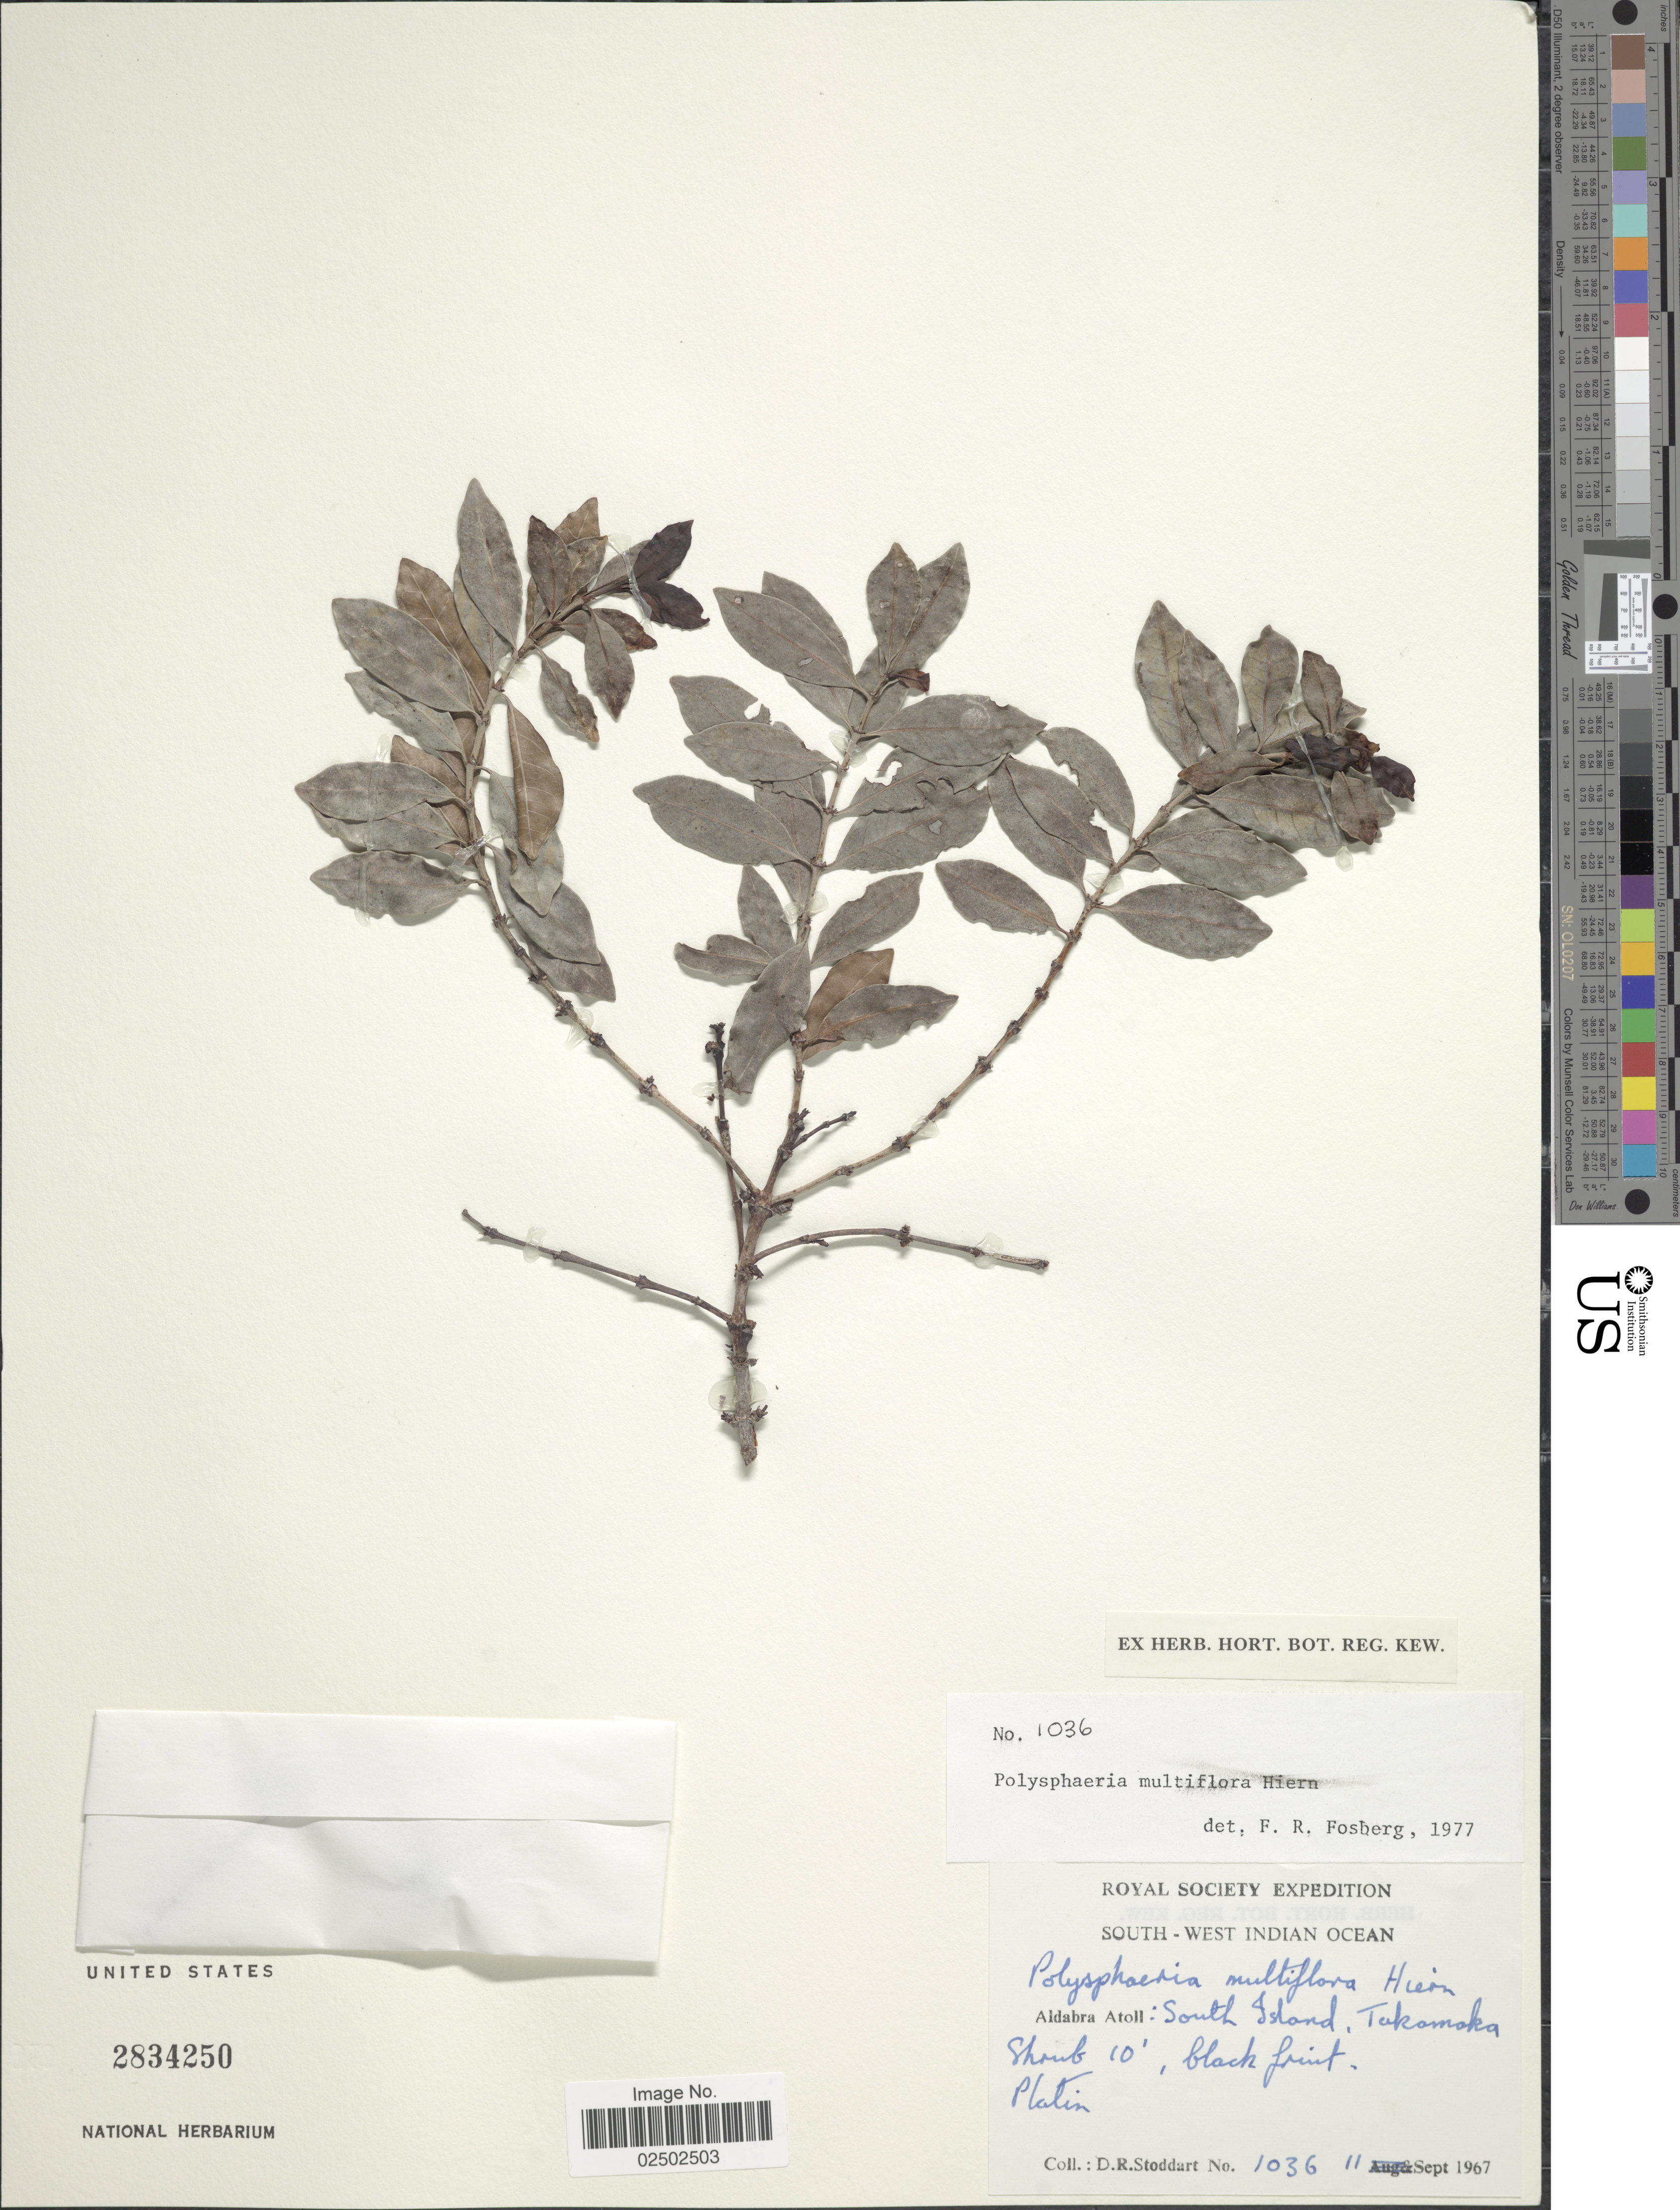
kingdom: Plantae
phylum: Tracheophyta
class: Magnoliopsida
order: Gentianales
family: Rubiaceae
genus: Polysphaeria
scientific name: Polysphaeria multiflora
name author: Hiern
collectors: D. R. Stoddart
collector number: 1036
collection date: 1967-09-11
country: Seychelles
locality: South-West Indian. Aldabra Atoll. South Island. Takamaka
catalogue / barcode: US 2834250